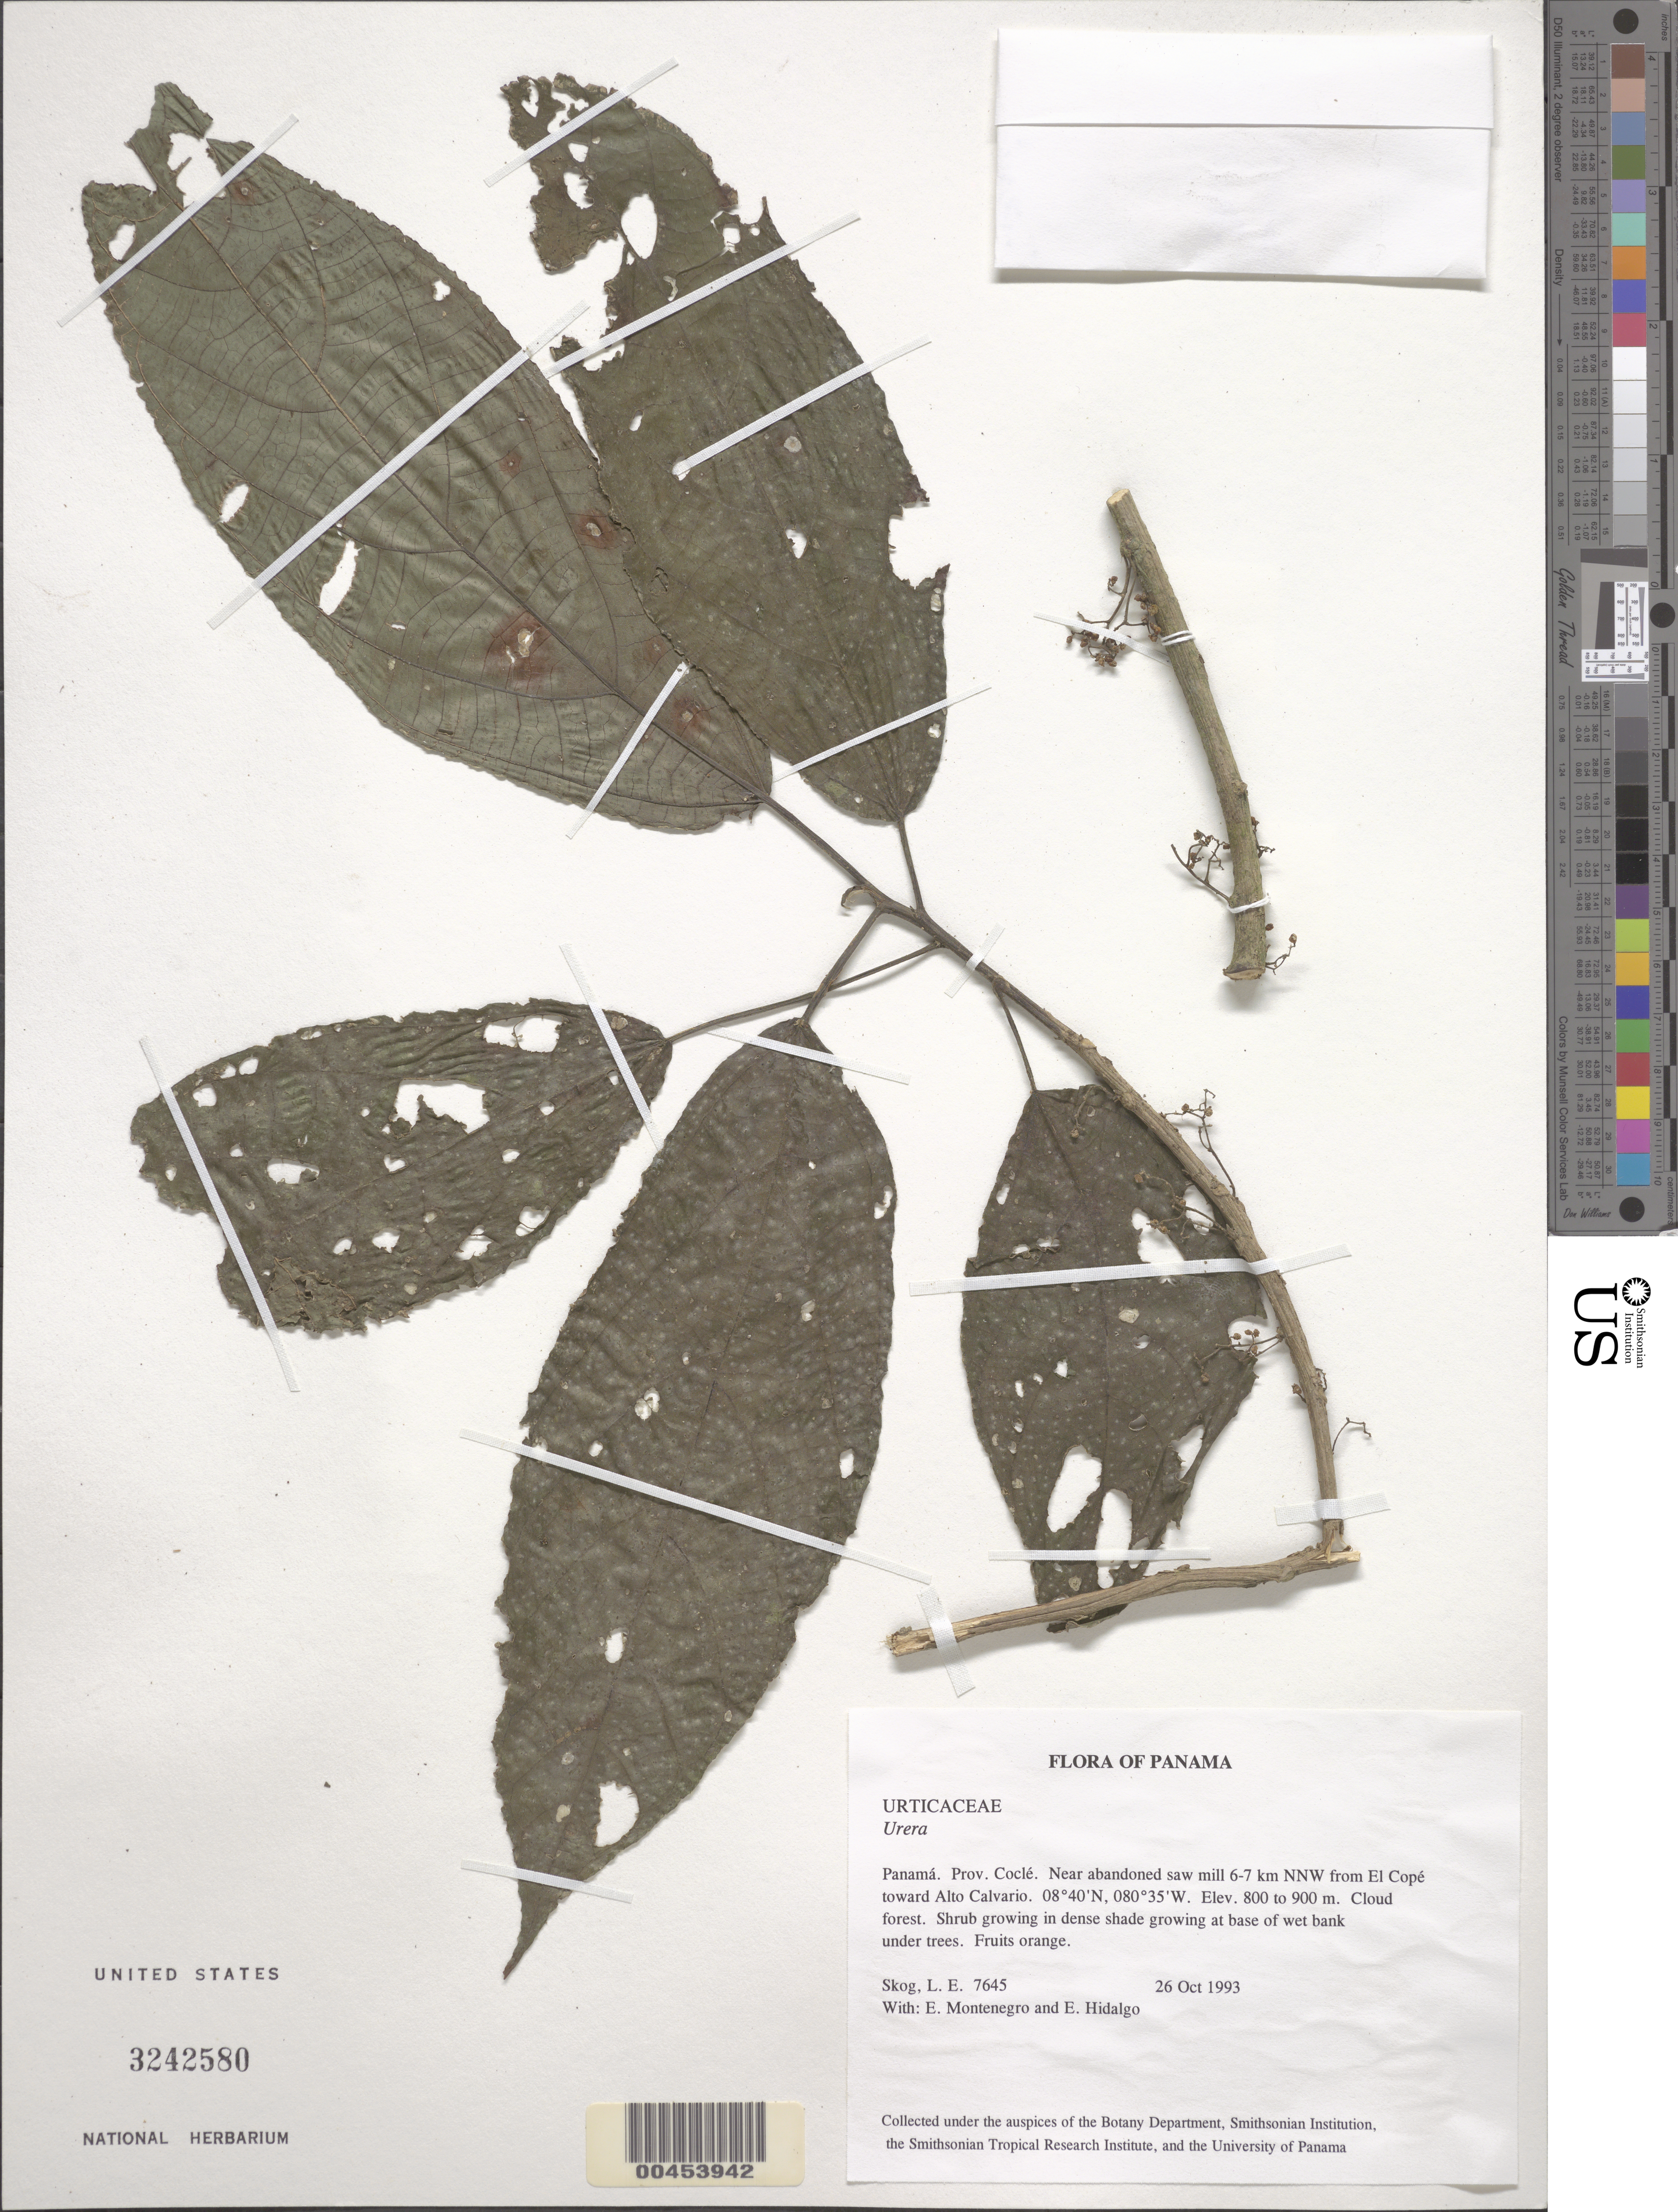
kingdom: Plantae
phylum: Tracheophyta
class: Magnoliopsida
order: Rosales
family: Urticaceae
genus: Urera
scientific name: Urera sp.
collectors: L. E. Skog, E. Montenegro & E. Hildalgo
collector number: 7645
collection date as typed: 26 Oct 1993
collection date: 1993-10-26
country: Panama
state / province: Coclé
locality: Near abandoned saw mill 6-7 km NNW from El Copé toward Alto Calvario.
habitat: Cloud forest.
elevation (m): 800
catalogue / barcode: US 3242580